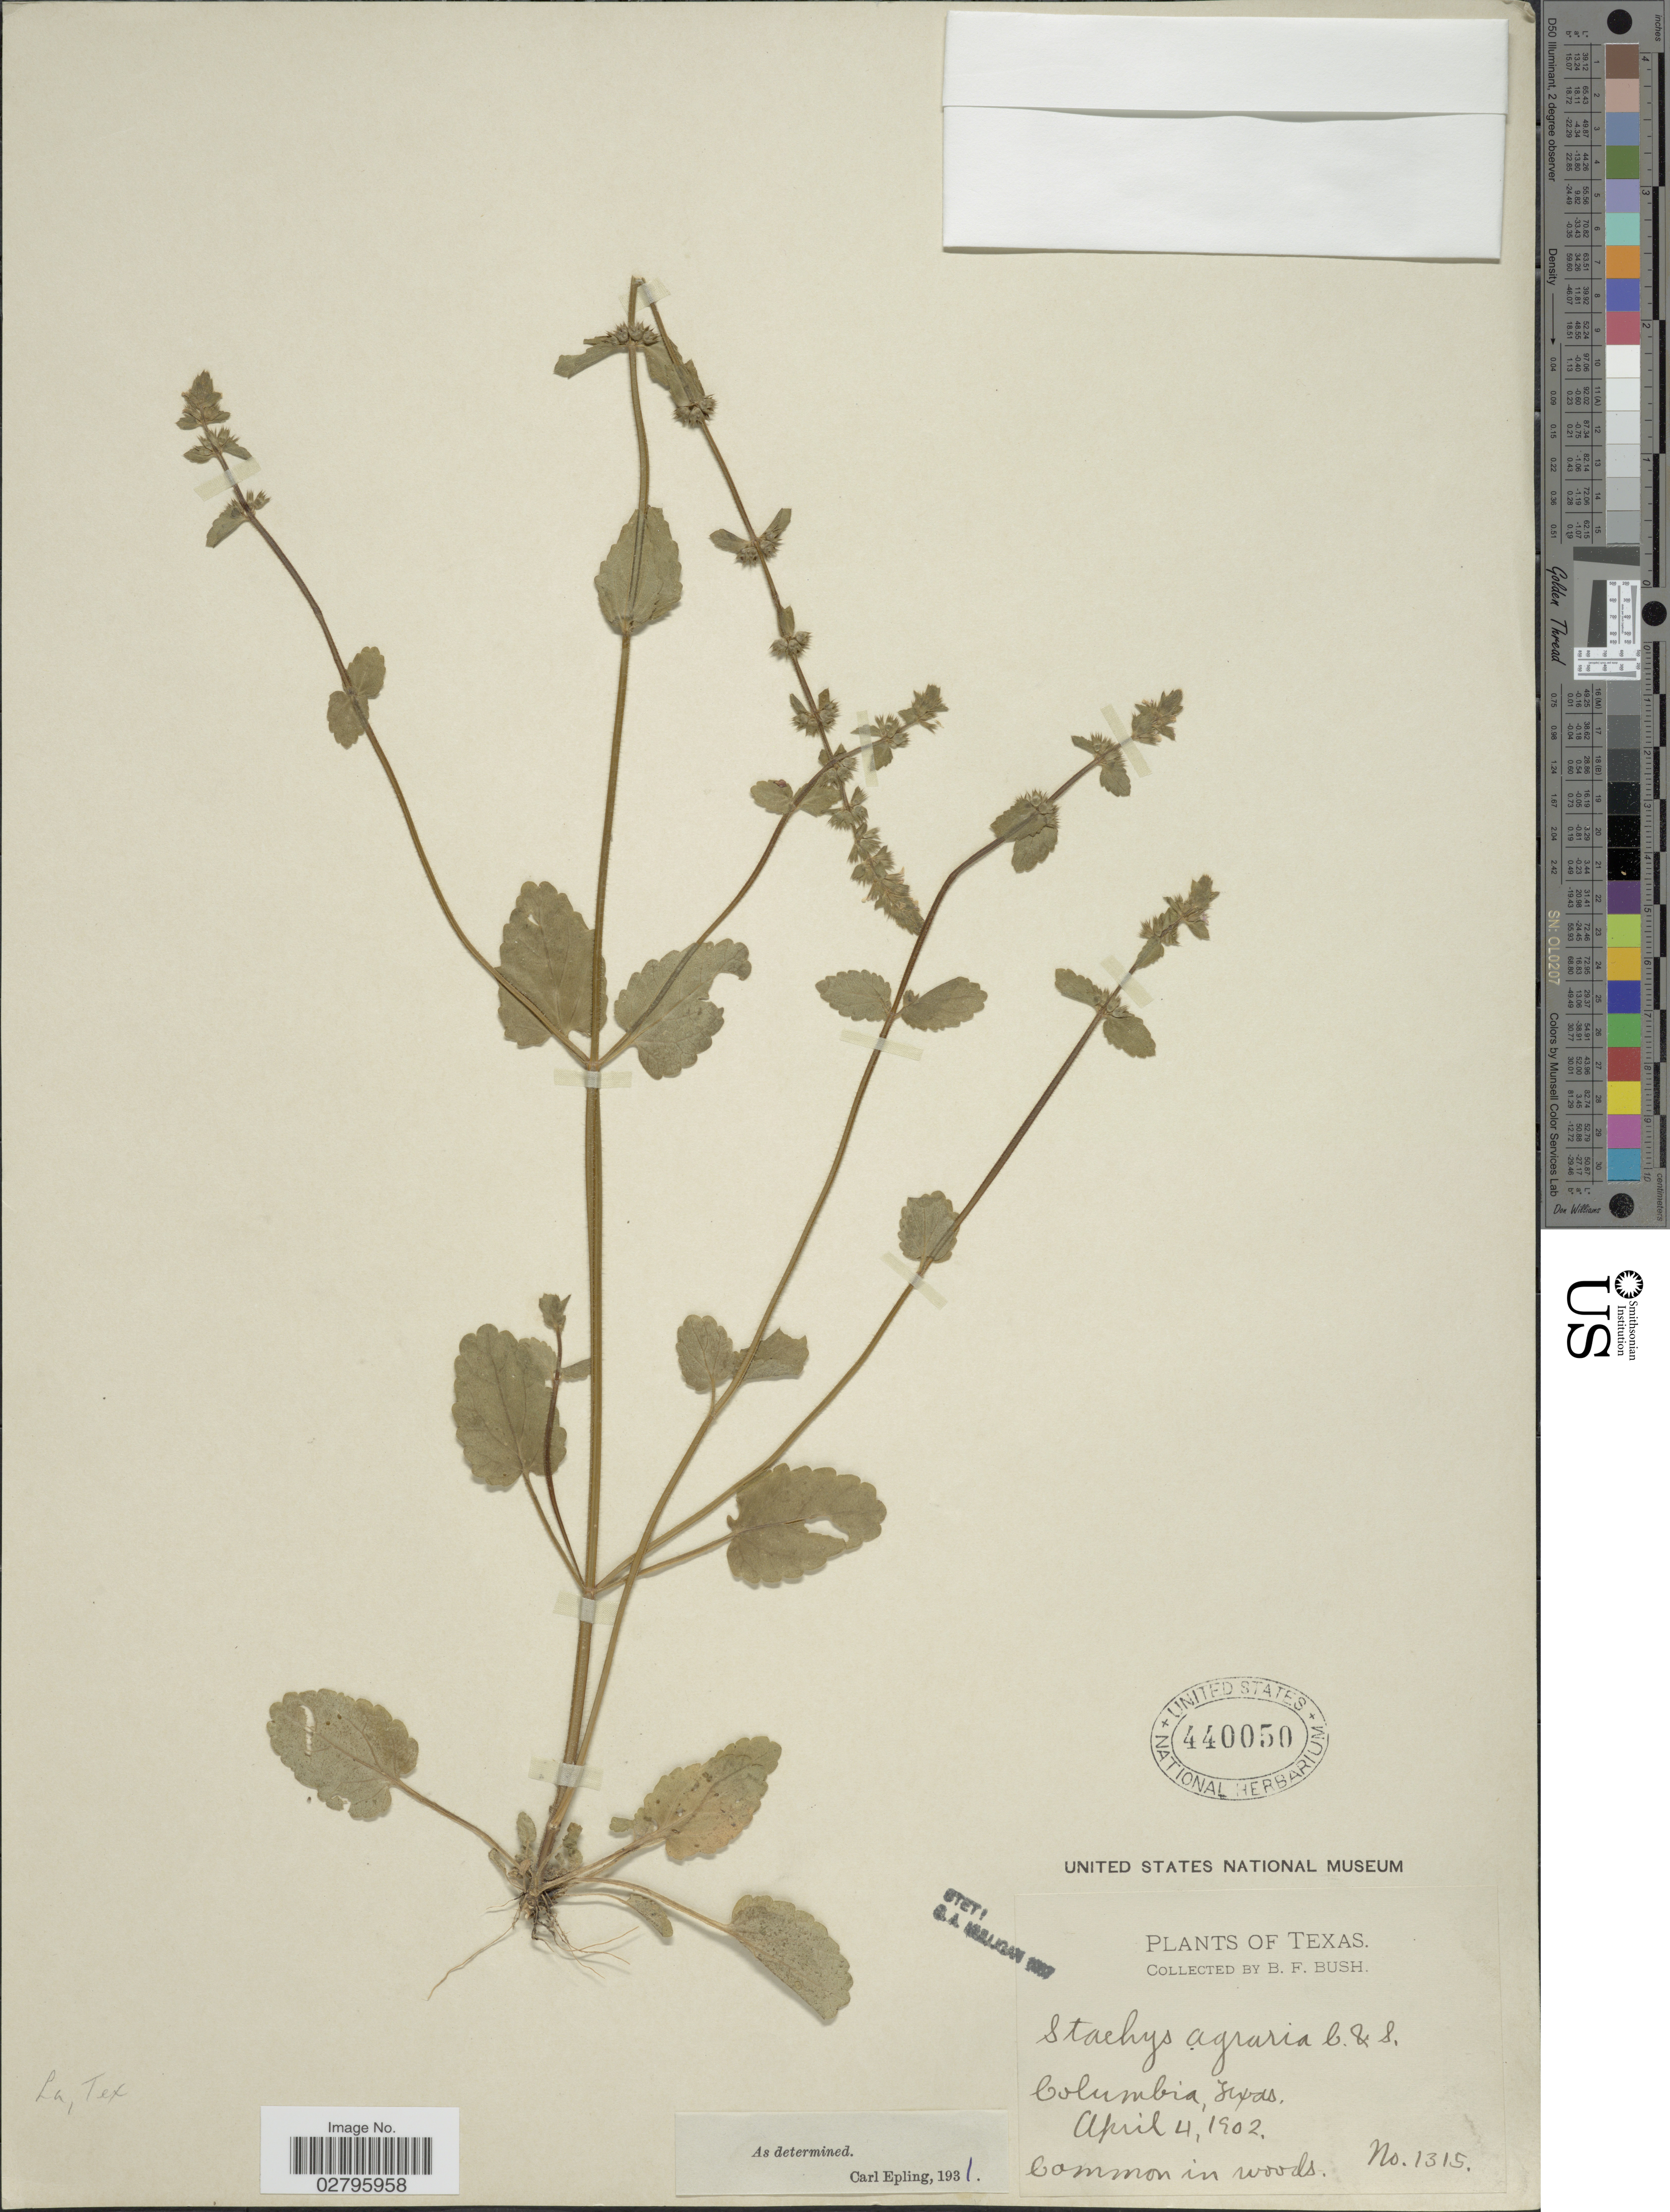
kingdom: Plantae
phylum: Tracheophyta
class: Magnoliopsida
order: Lamiales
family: Lamiaceae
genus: Stachys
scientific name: Stachys agraria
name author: Schltdl. & Cham.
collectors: B. F. Bush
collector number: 1315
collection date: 1902-04-04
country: United States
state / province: Texas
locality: Columbia, Texas.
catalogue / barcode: US 440050